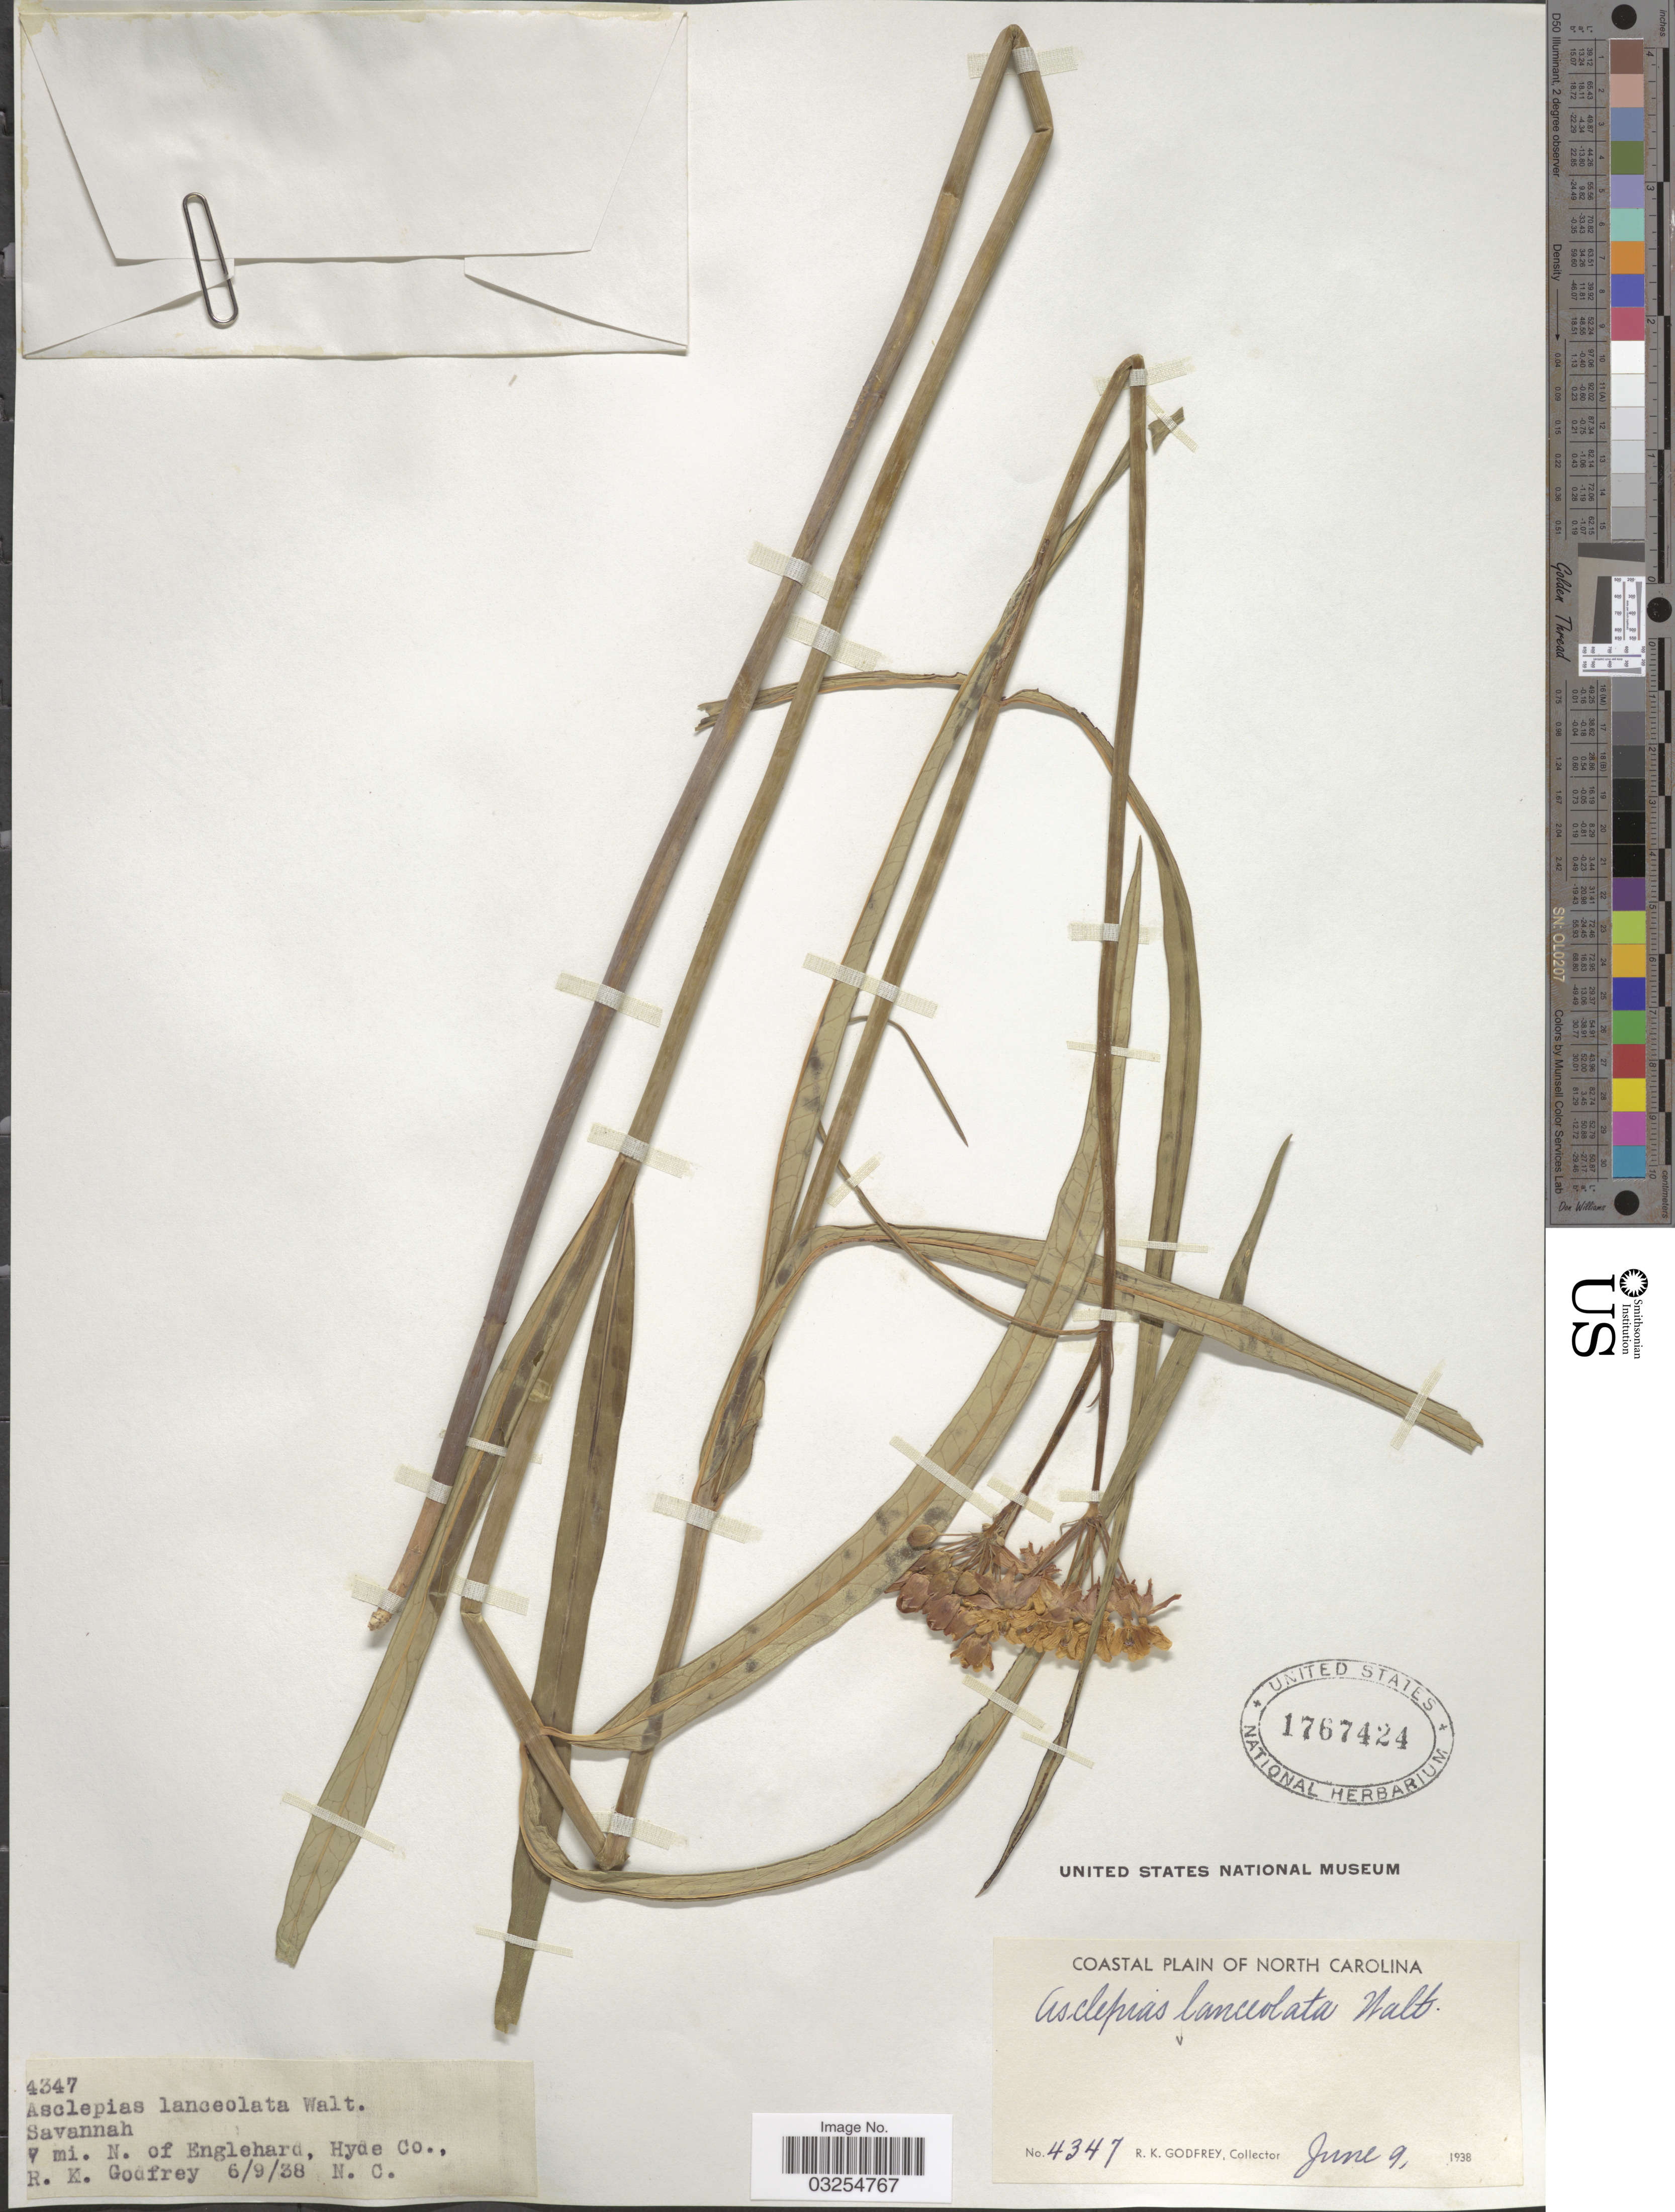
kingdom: Plantae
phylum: Tracheophyta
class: Magnoliopsida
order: Gentianales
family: Apocynaceae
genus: Asclepias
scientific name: Asclepias lanceolata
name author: Walter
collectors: R. K. Godfrey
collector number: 4347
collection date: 1938-06-09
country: United States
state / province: North Carolina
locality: Coastal Plain of North Carolina. [illegible text] Mi. N. of Englehard, Hyde Co.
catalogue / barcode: US 1767424